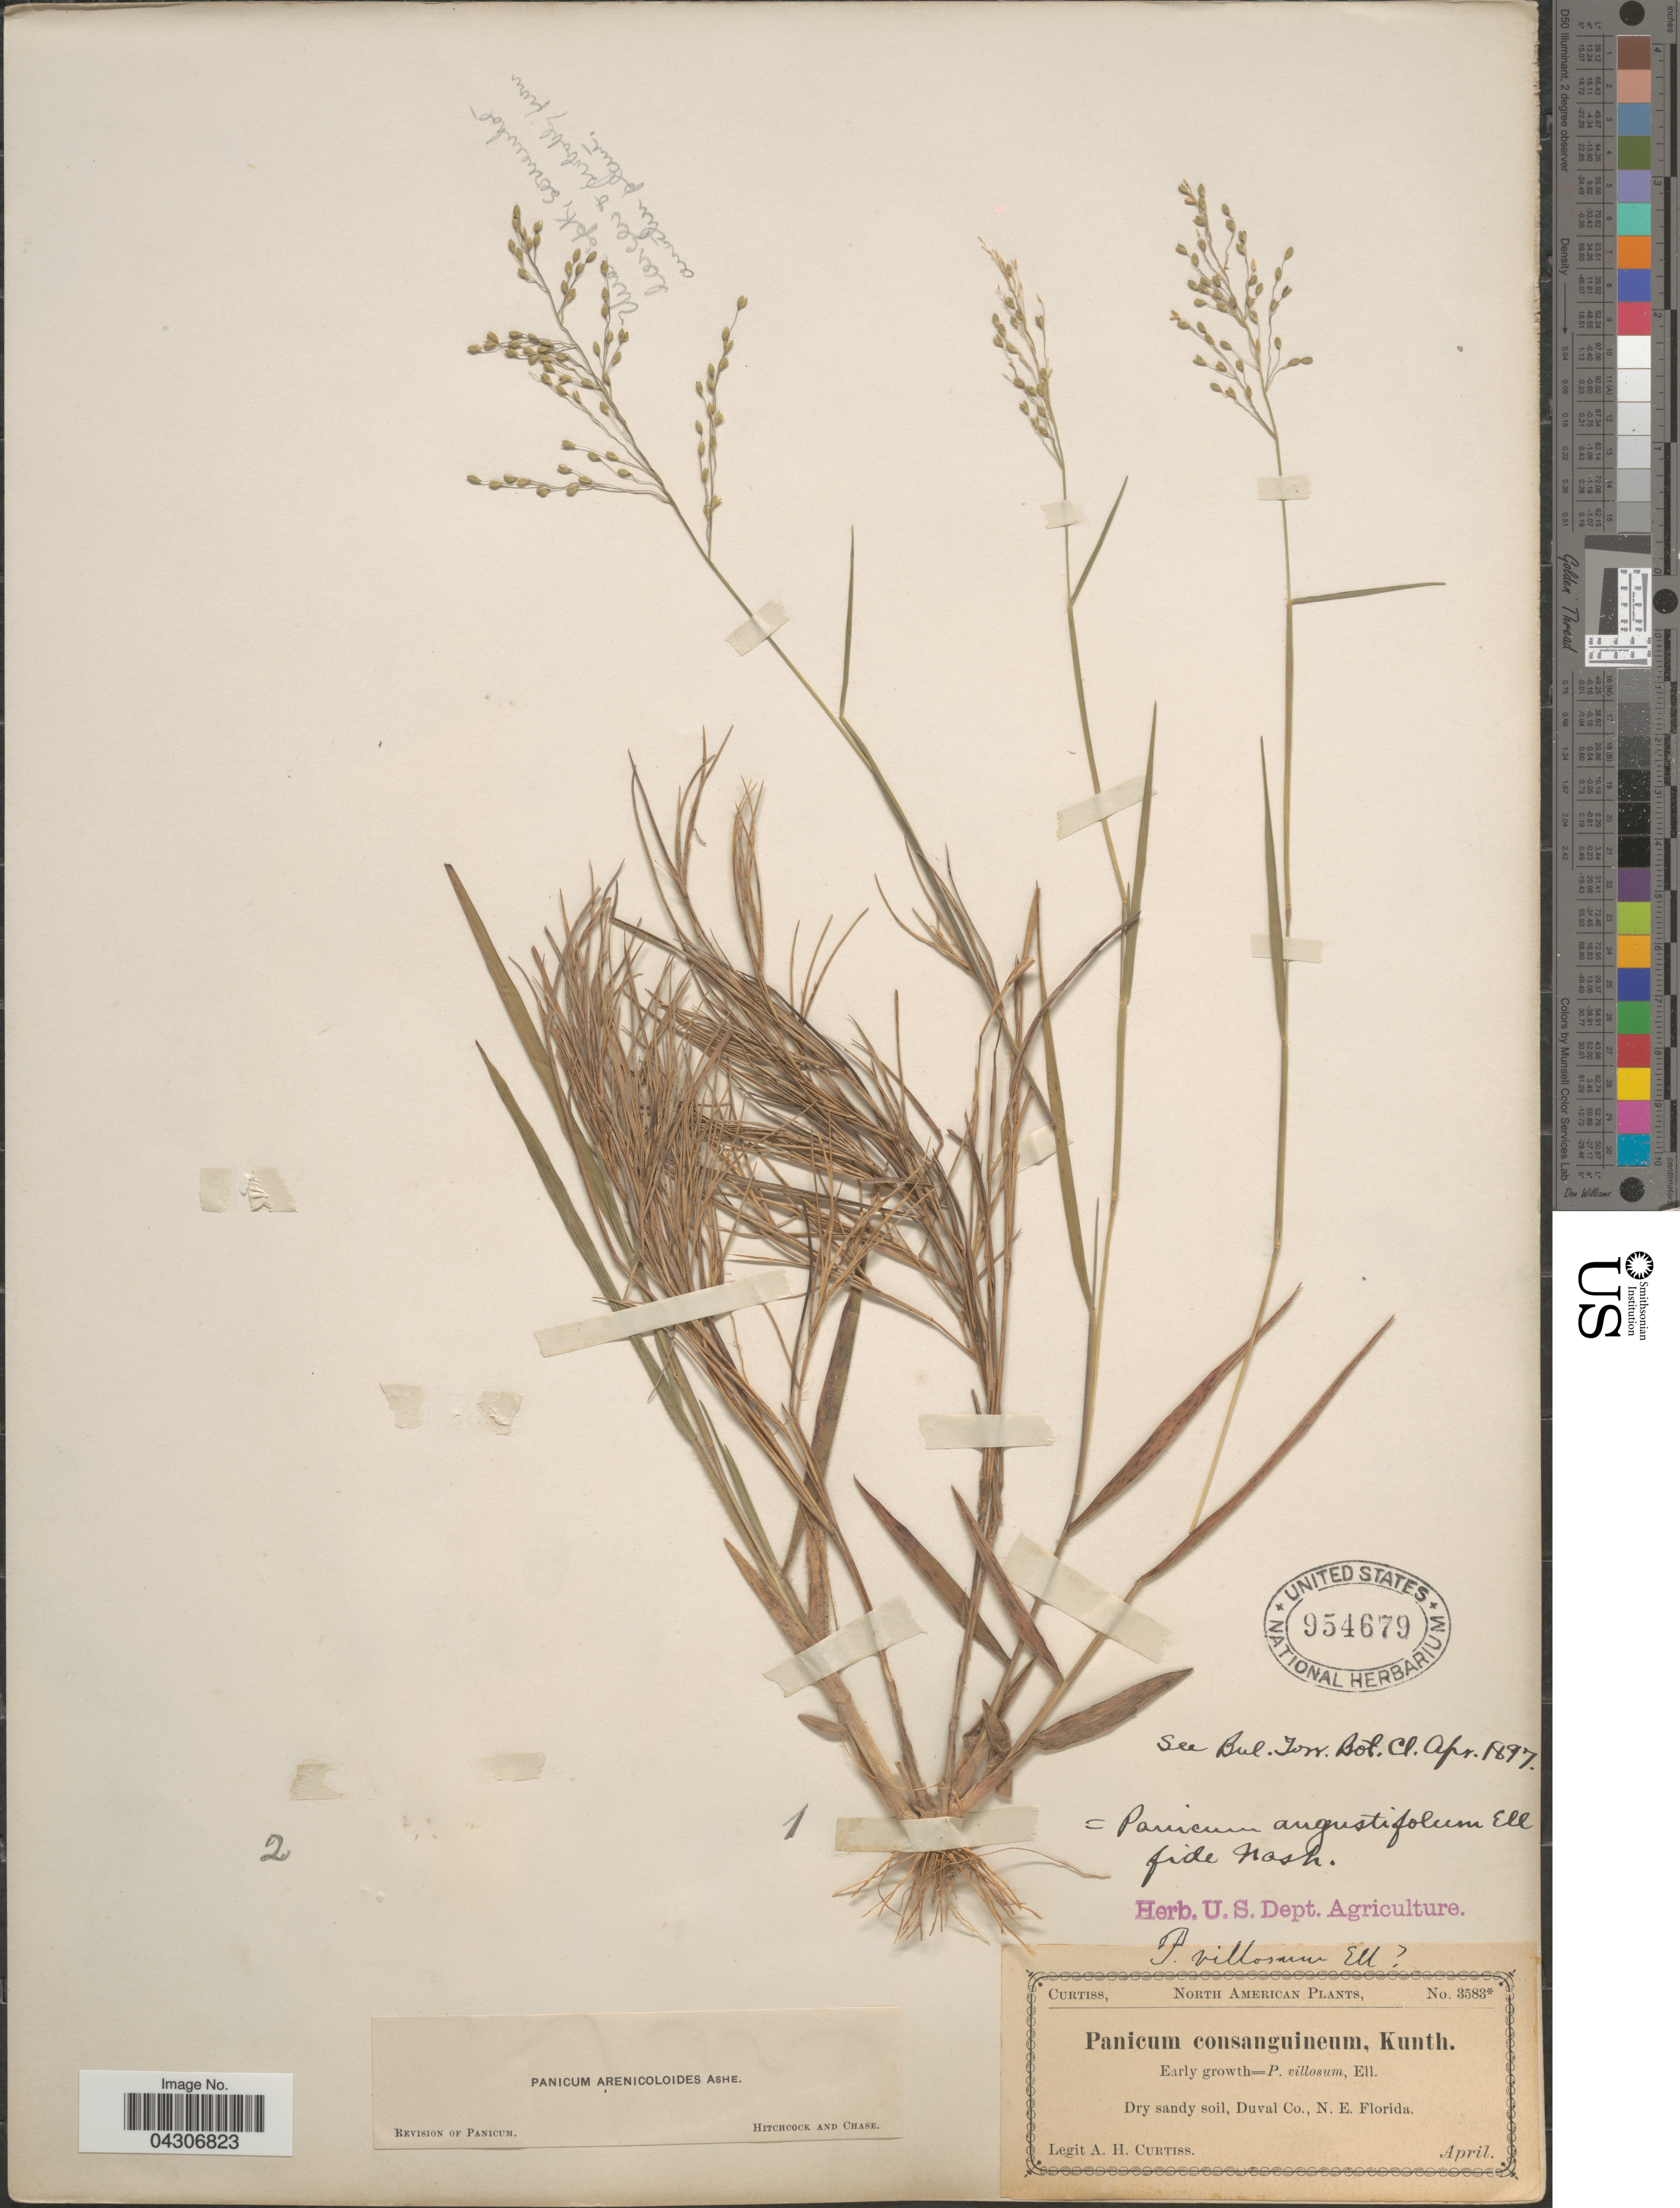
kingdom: Plantae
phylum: Tracheophyta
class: Liliopsida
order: Poales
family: Poaceae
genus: Dichanthelium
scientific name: Dichanthelium aciculare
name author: (Desv. ex Poir.) Gould & C.A. Clark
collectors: A. H. Curtiss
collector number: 3583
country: United States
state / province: Florida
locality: Dry sandy soil, Duval Co., N. E. Florida.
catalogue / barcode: US 954679